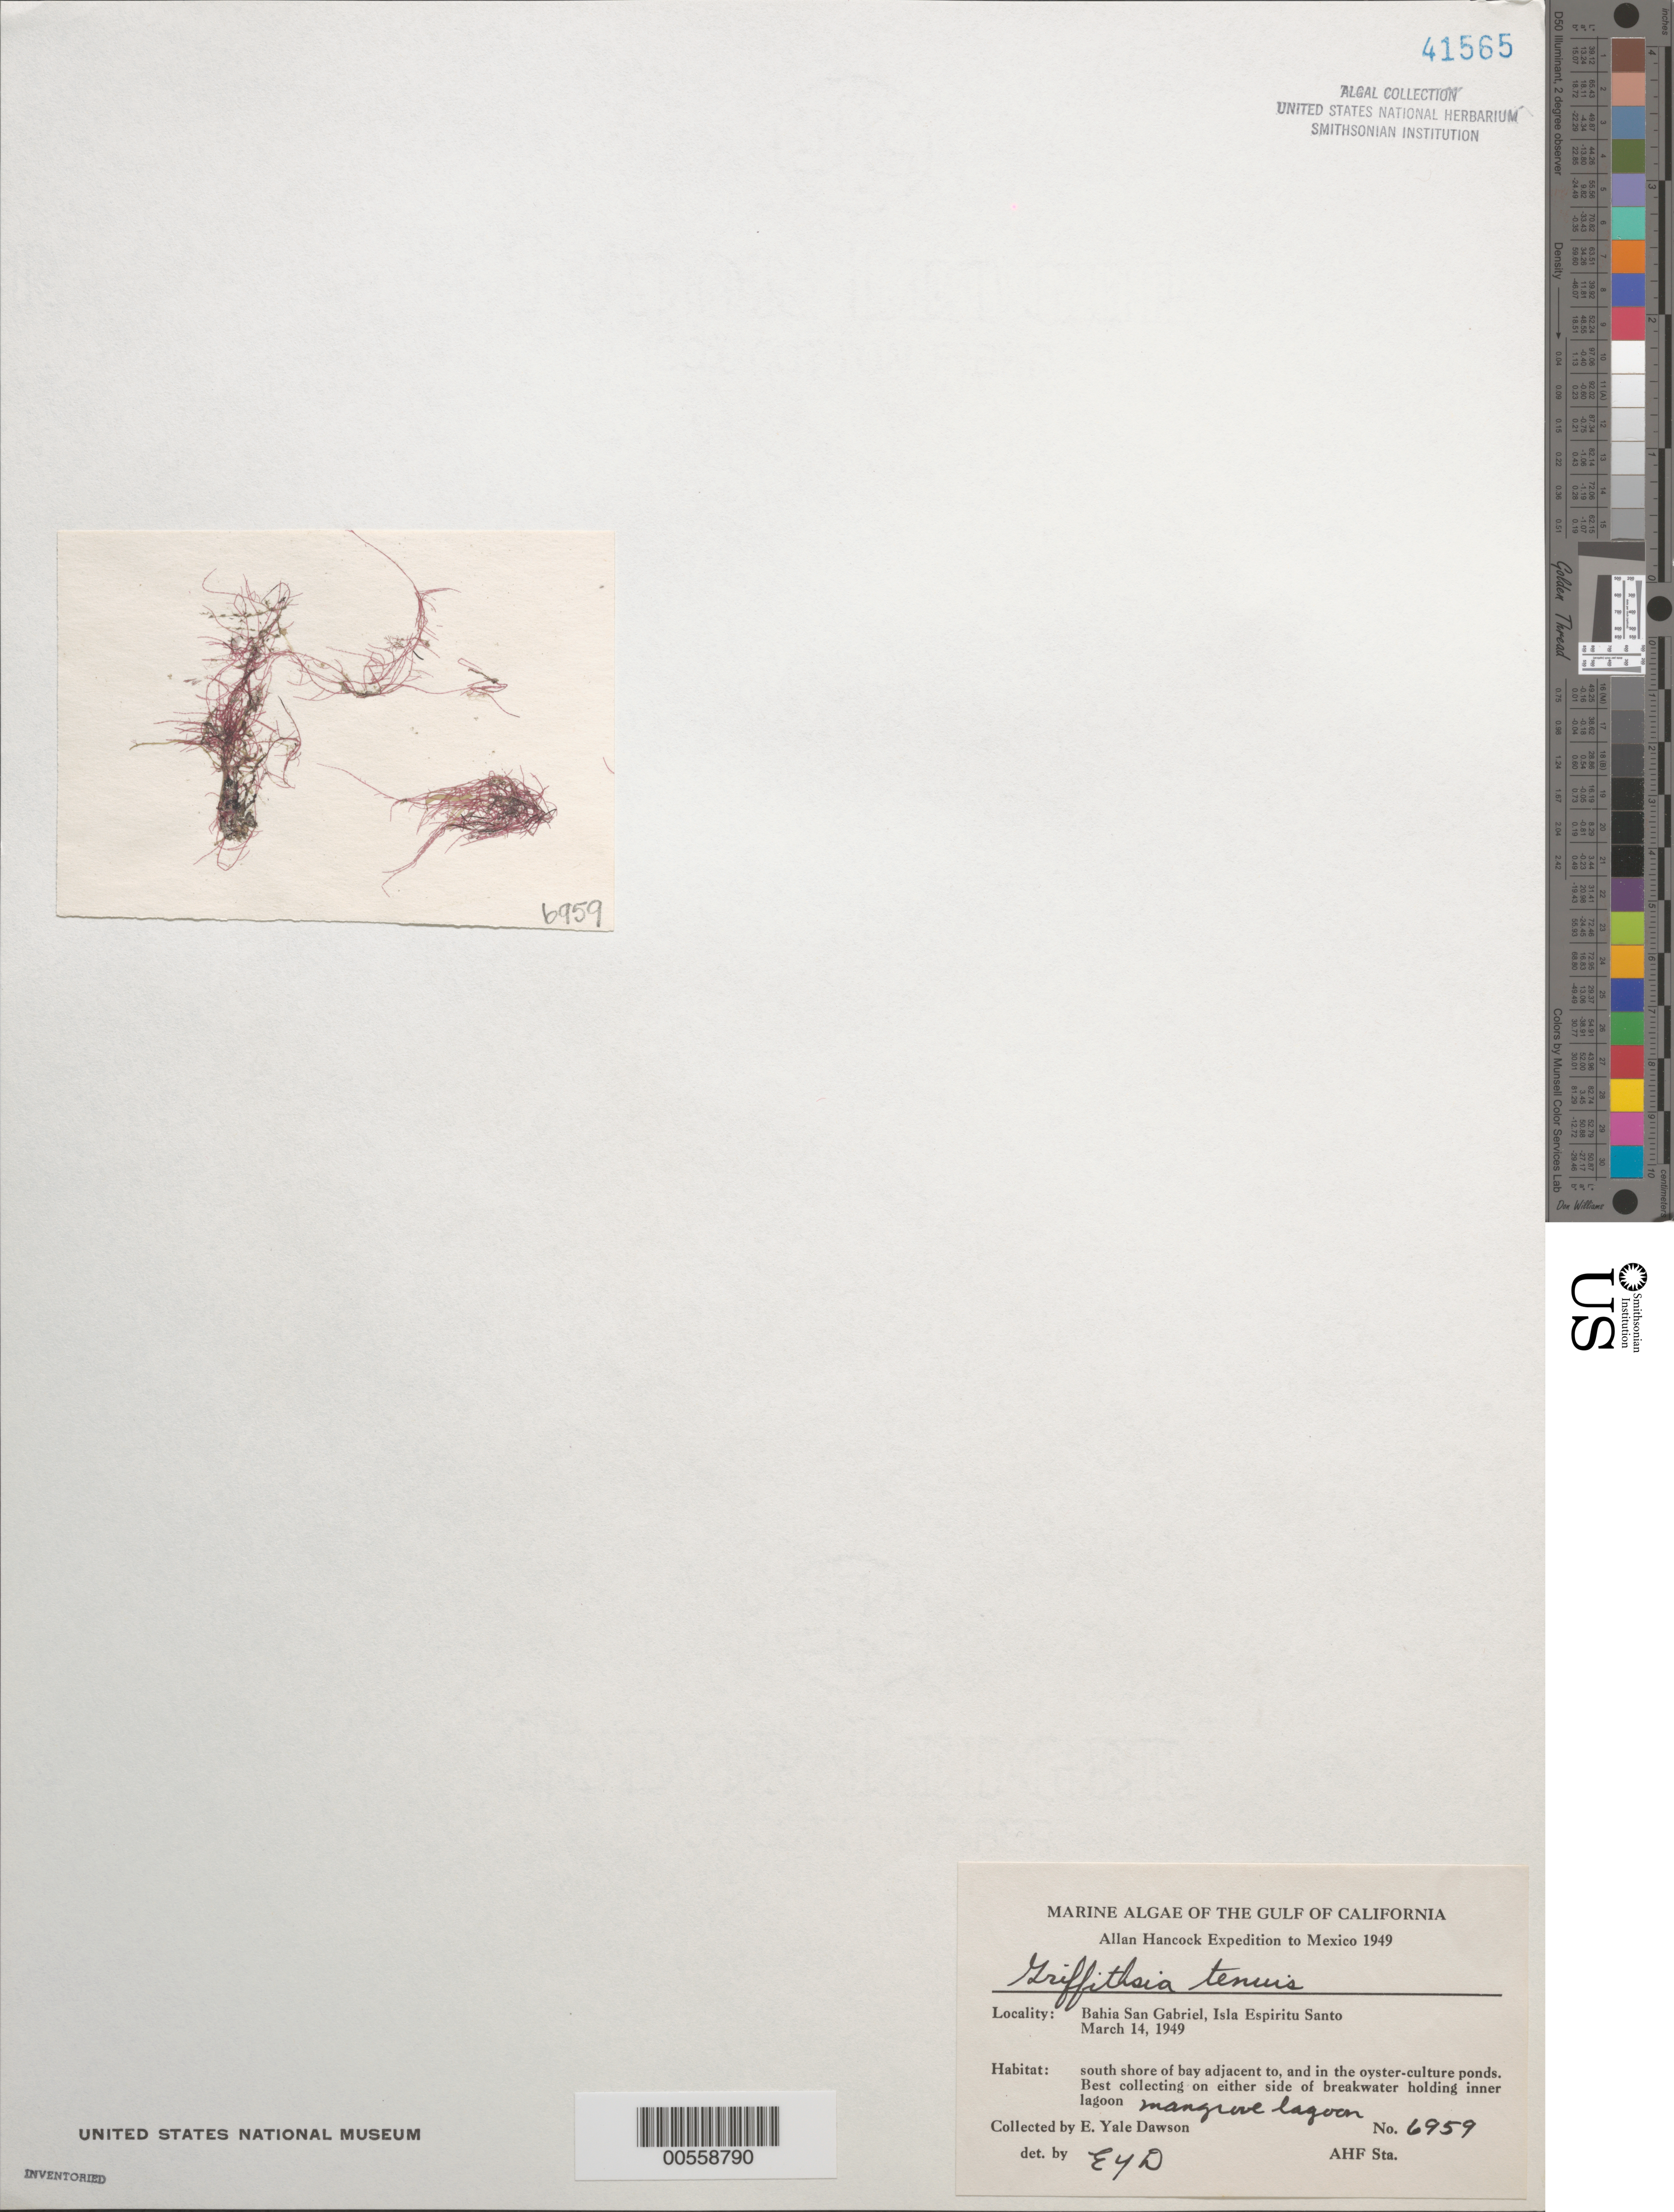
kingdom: Plantae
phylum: Rhodophyta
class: Florideophyceae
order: Ceramiales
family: Wrangeliaceae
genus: Anotrichium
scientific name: Anotrichium tenue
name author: (C. Agardh) Nägeli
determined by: Algae name updating Project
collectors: E. Y. Dawson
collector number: EYD 6959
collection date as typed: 14 Mar 1949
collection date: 1949-03-14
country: Mexico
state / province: Baja California Sur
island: Isla Espiritu Santo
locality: Bahia San Gabriel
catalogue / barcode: US 41565